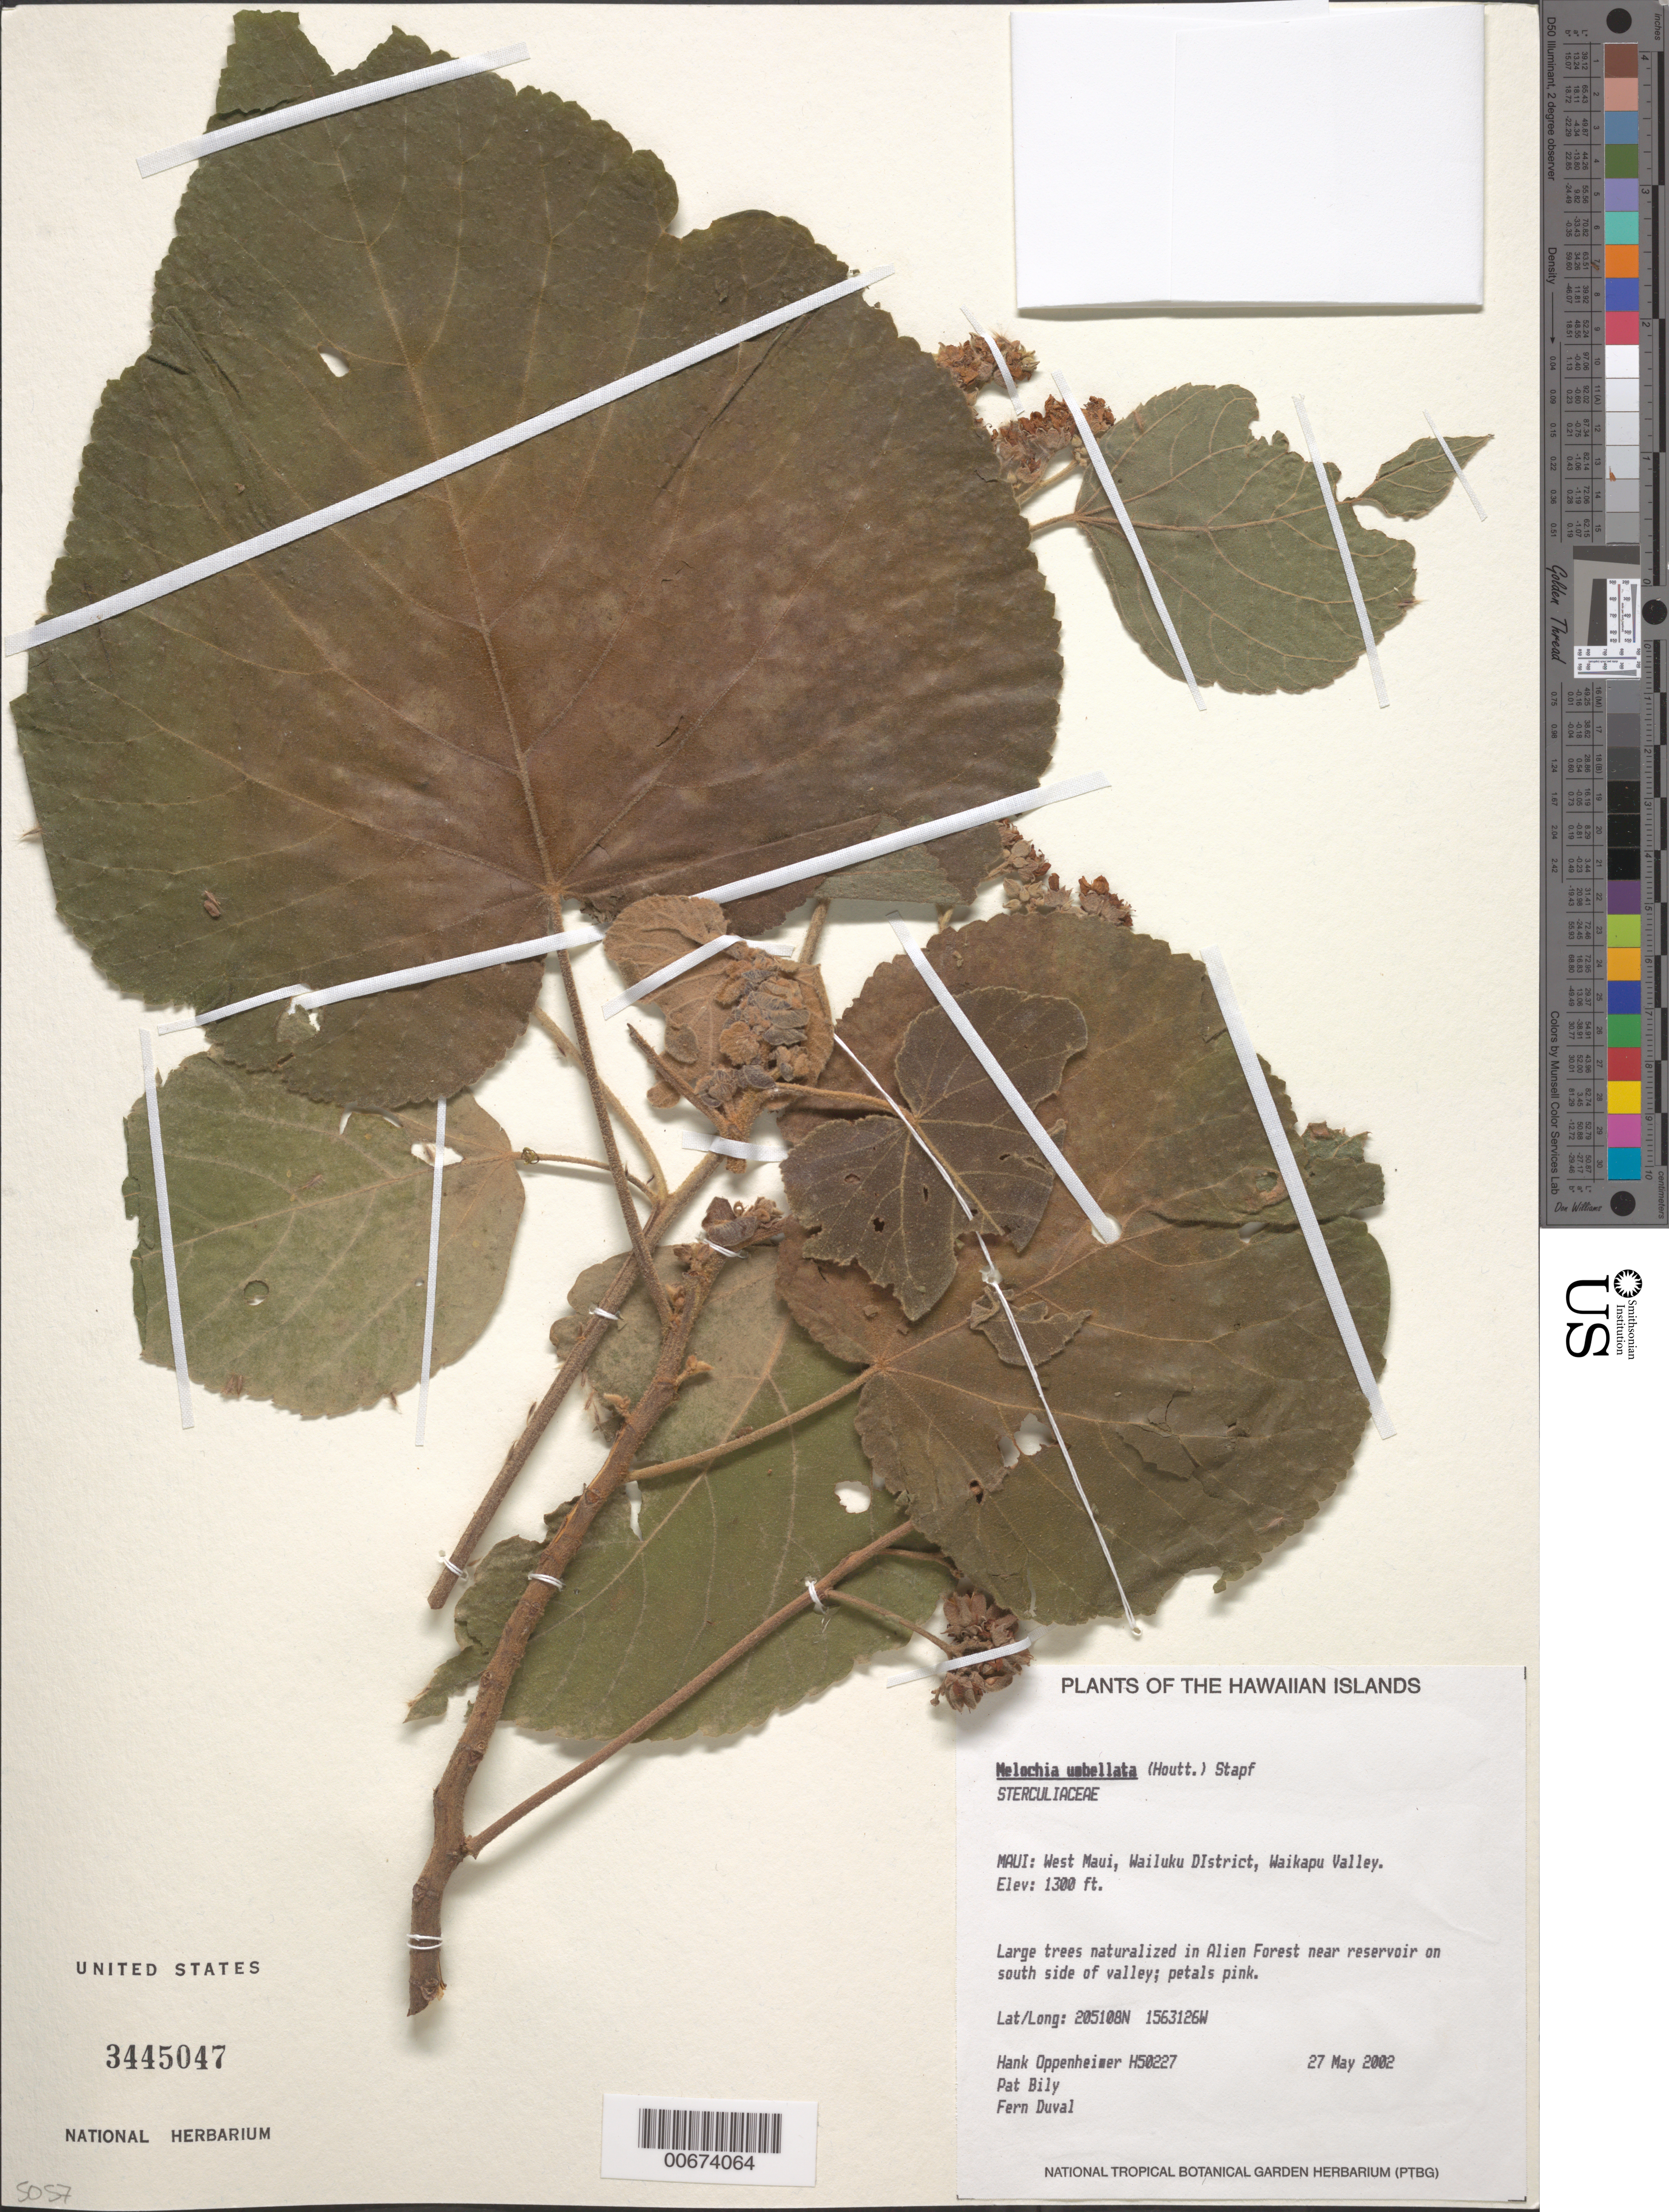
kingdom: Plantae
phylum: Tracheophyta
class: Magnoliopsida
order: Malvales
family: Malvaceae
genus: Melochia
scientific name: Melochia umbellata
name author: Stapf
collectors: H. L. Oppenheimer, P. Bily & F. Duvall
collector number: H50227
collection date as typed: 27 May 2002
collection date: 2002-05-27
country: United States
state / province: Hawaii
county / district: Maui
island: Maui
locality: W Maui, Wailuku District, Waikapu Valley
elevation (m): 396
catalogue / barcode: US 3445047